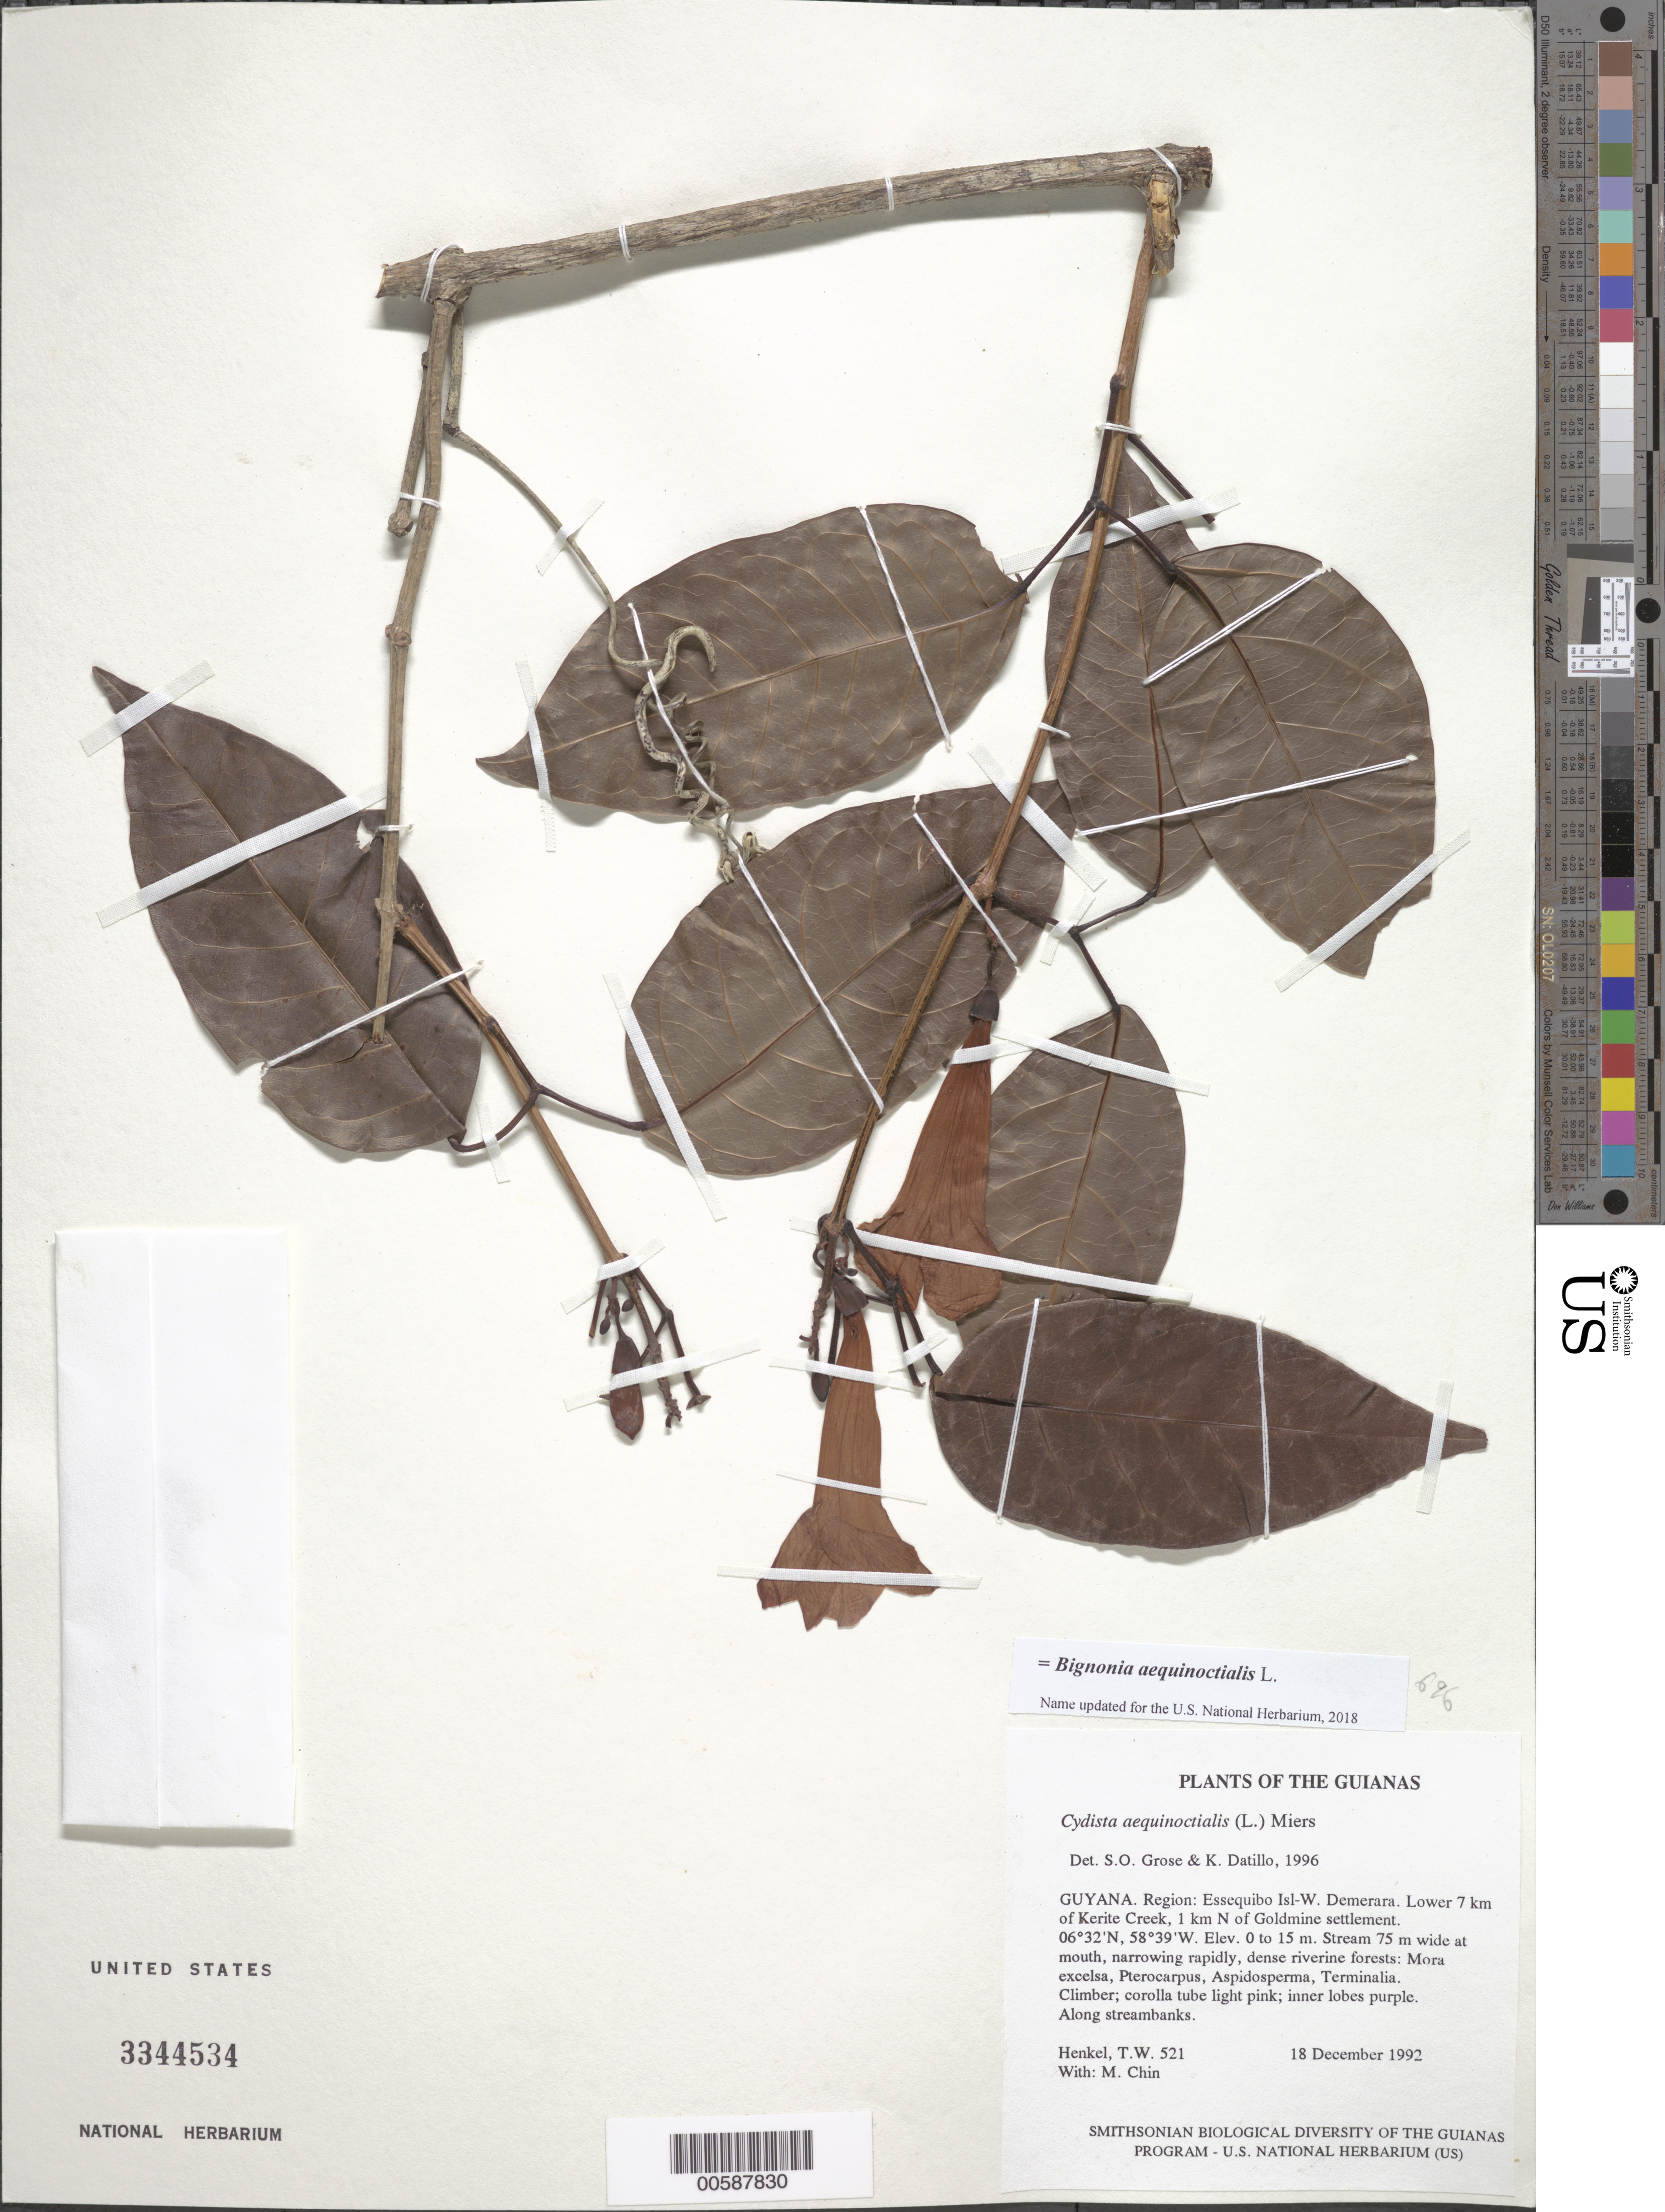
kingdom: Plantae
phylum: Tracheophyta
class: Magnoliopsida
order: Lamiales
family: Bignoniaceae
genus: Bignonia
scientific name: Bignonia aequinoctialis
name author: L.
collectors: T. Henkel & M. Chin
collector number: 521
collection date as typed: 18 December 1992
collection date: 1992-12-18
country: Guyana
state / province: Essequibo Isl-W. Demerara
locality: Lower 7 km of Kerite Creek, 1 km N of Goldmine settlement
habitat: Stream 75 m wide at mouth, narrowing rapidly, dense riverine forests: Mora excelsa, Pterocarpus, Aspidosperma, Terminalia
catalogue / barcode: US 3344534